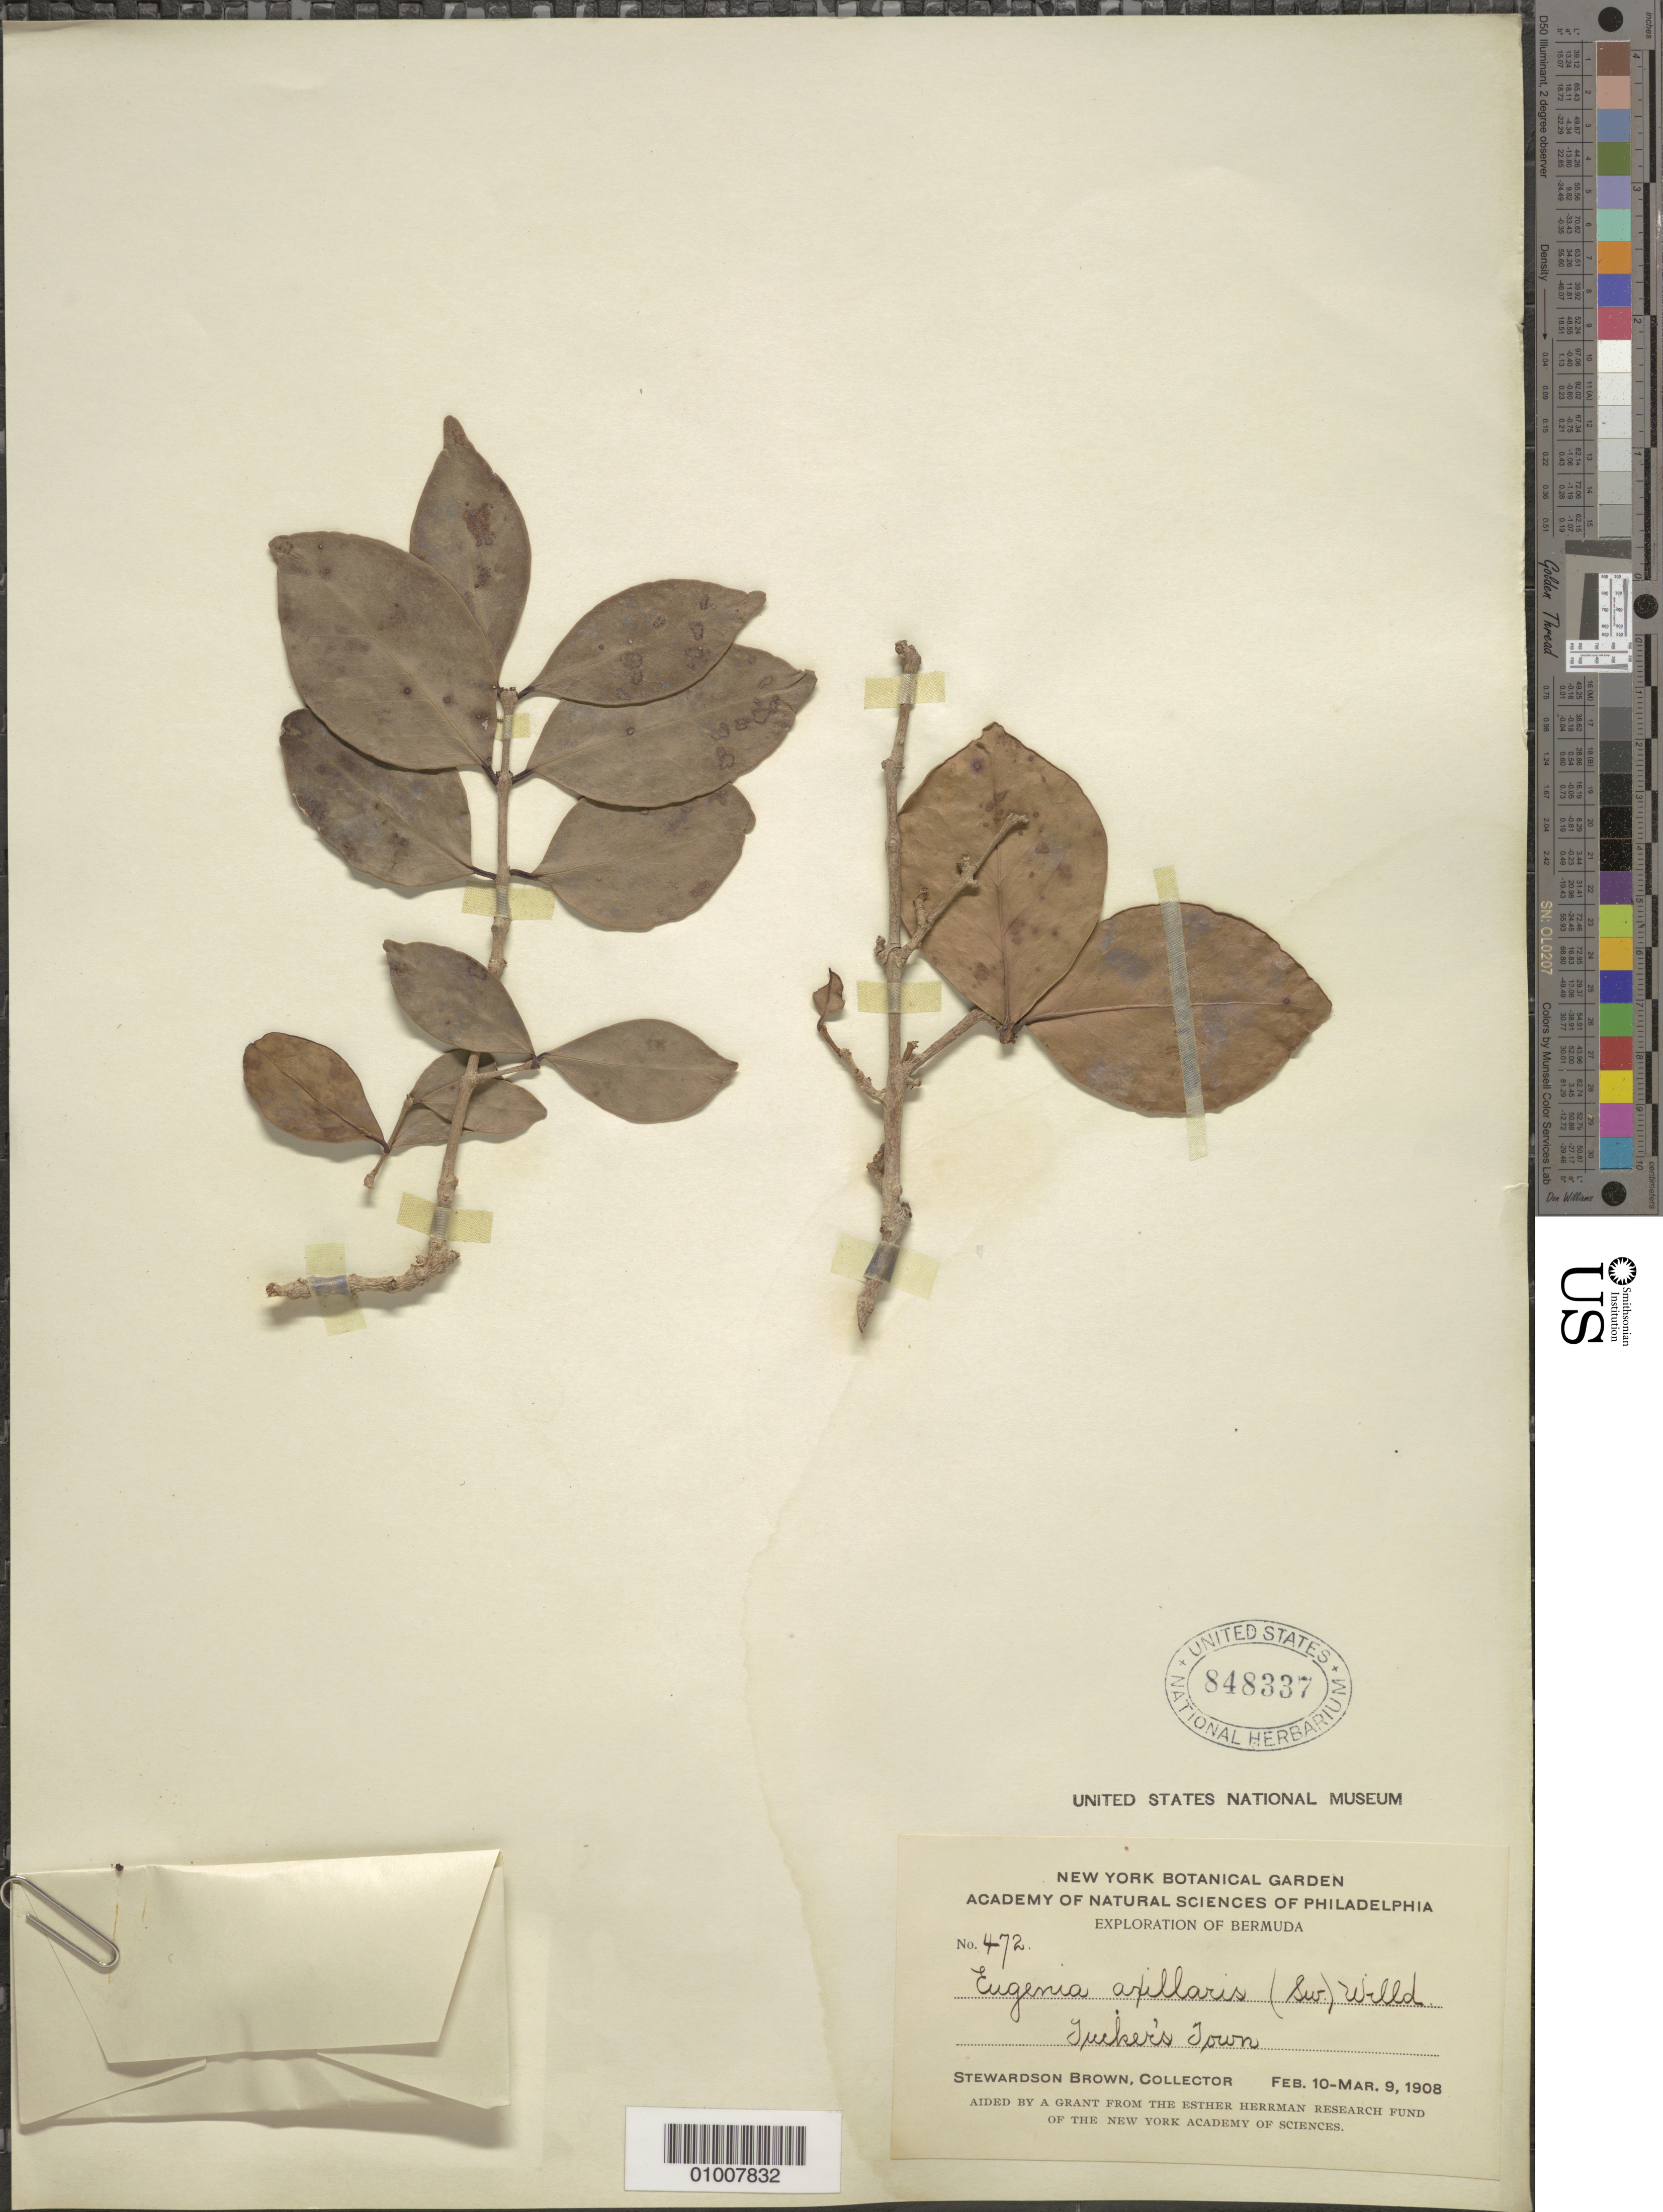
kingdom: Plantae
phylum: Tracheophyta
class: Magnoliopsida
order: Myrtales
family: Myrtaceae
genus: Eugenia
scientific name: Eugenia axillaris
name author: (Sw.) Willd.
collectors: S. Brown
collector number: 472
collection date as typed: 10 Feb 1908 to 09 Mar 1908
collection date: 1908-02-10/1908-03-09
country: Bermuda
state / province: St. Georges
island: Bermuda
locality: Tucker's Town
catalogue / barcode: US 848337